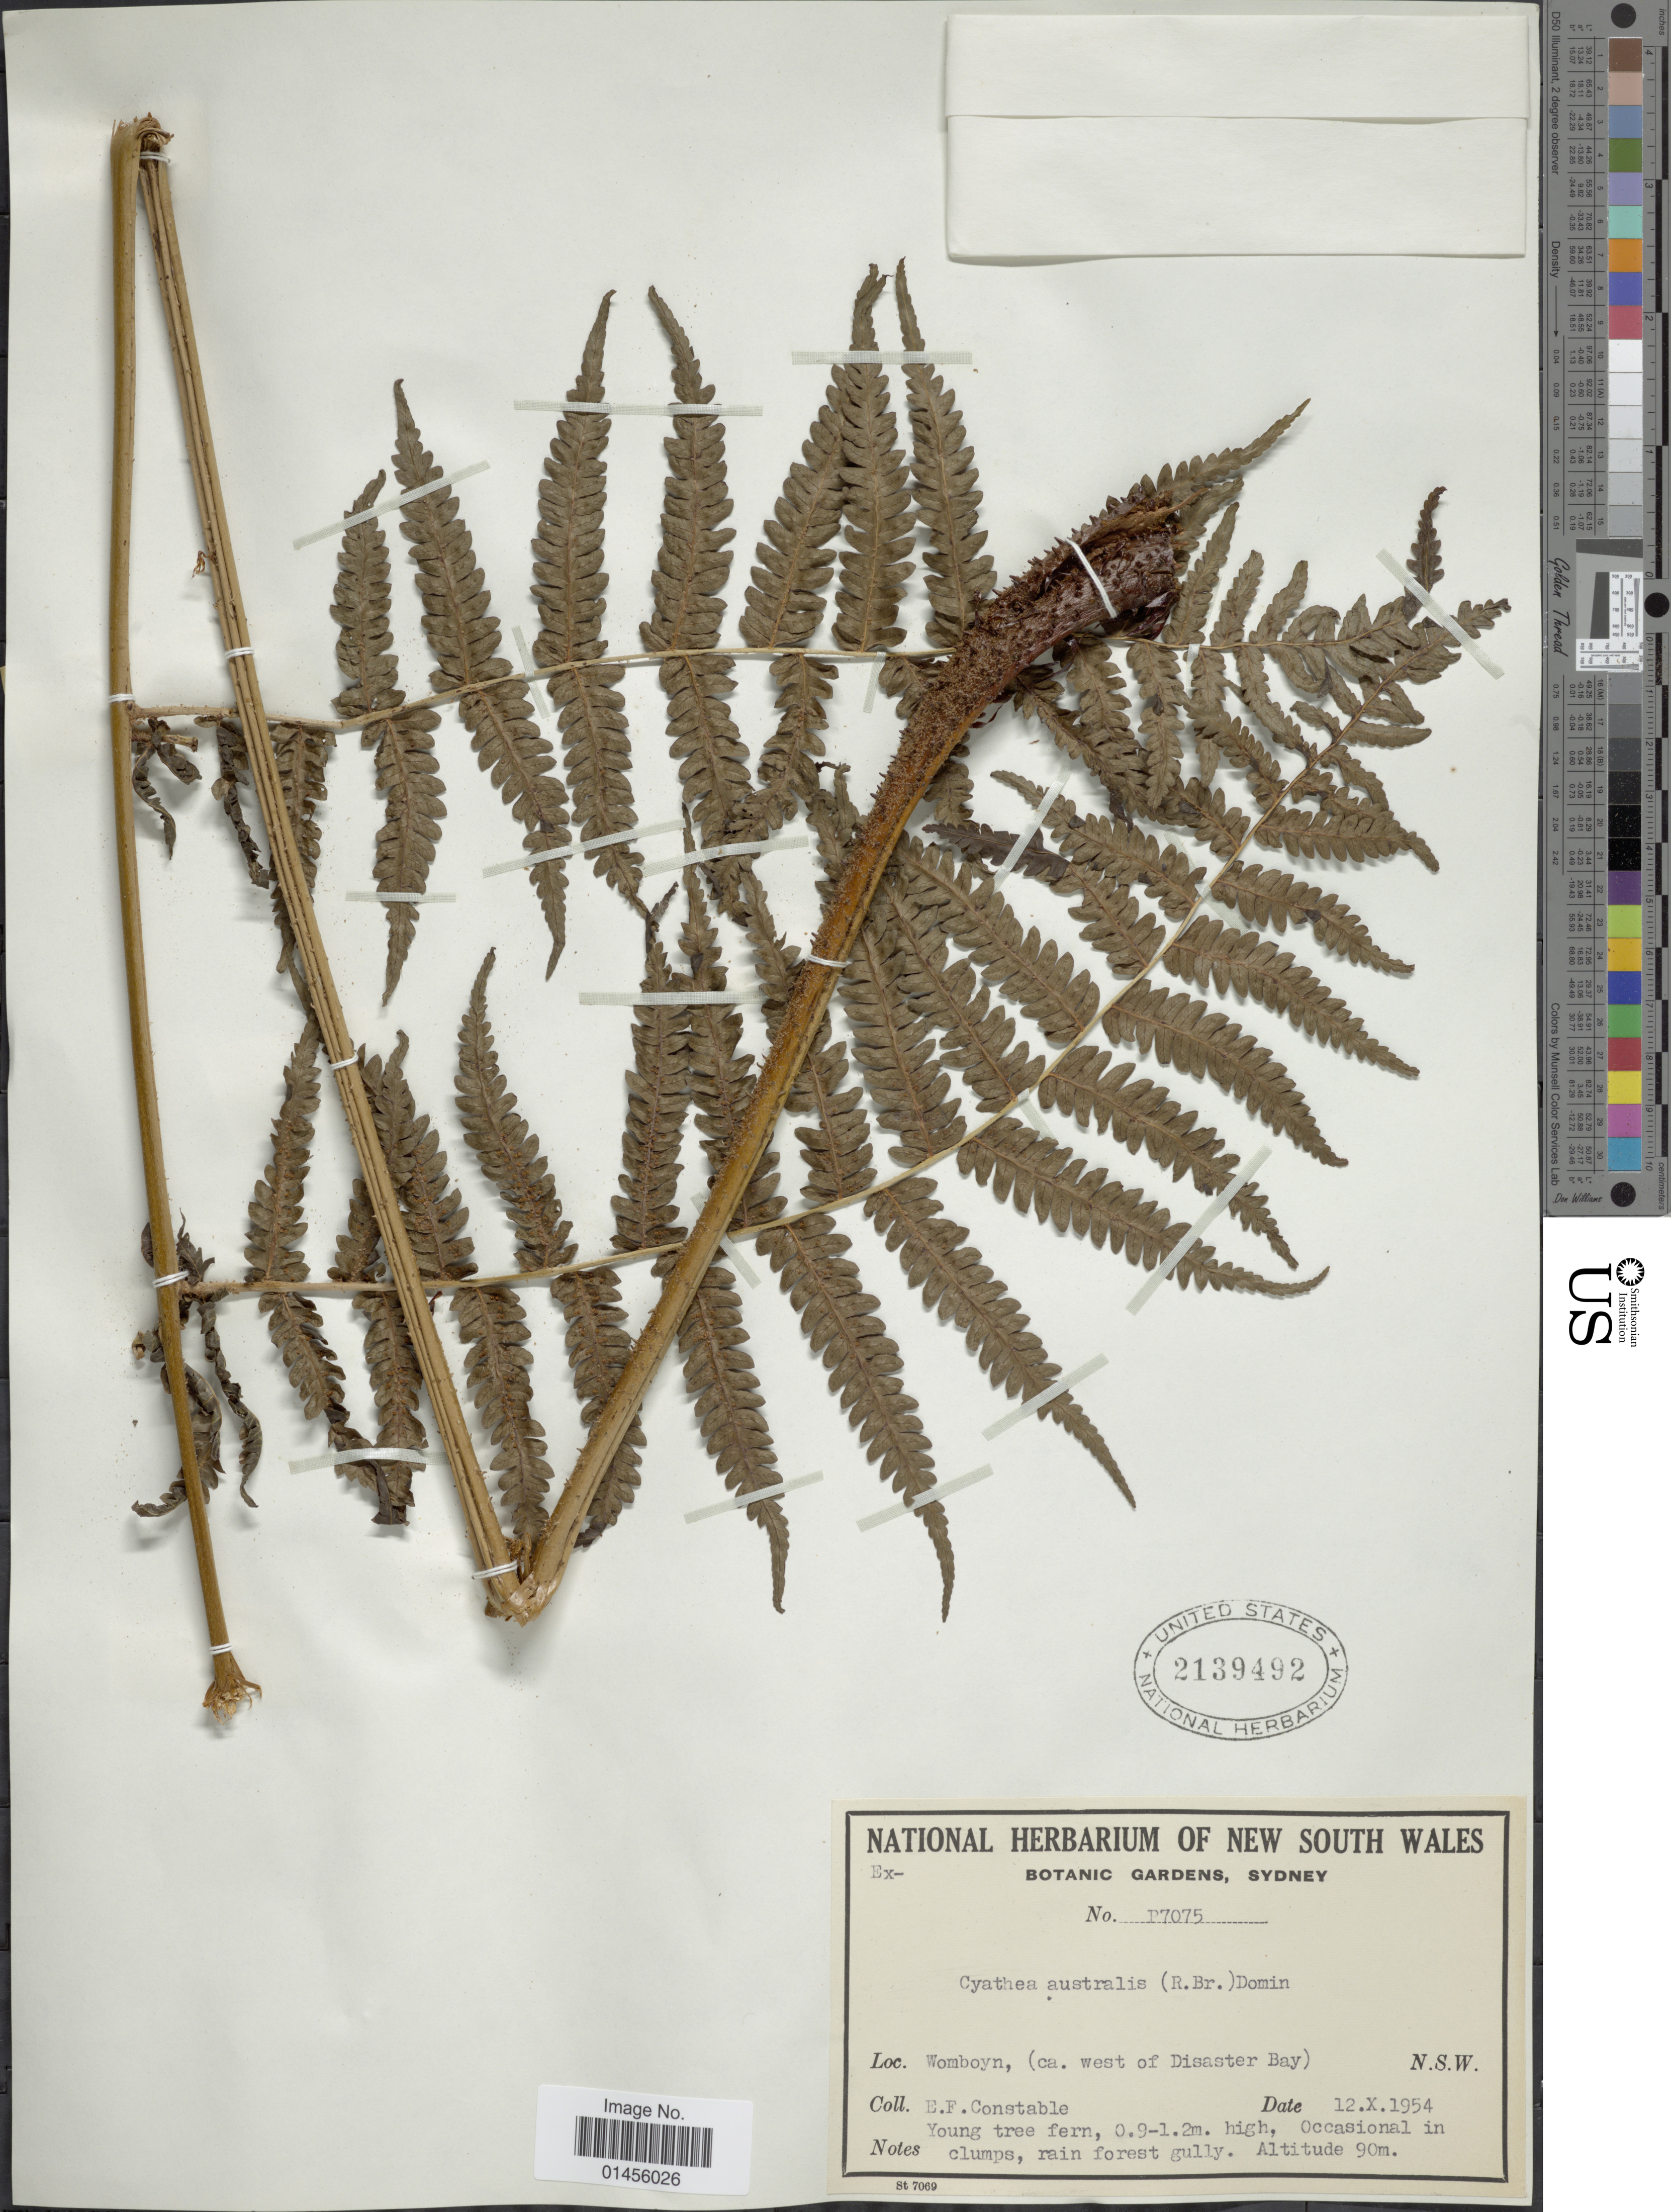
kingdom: Plantae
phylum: Tracheophyta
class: Polypodiopsida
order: Cyatheales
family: Cyatheaceae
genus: Alsophila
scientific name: Alsophila australis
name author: R. Br.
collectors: E. F. Constable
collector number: P7075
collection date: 1954-10-12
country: Australia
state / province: New South Wales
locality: Womboyn ( West of Disaster day)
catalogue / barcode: US 2139492